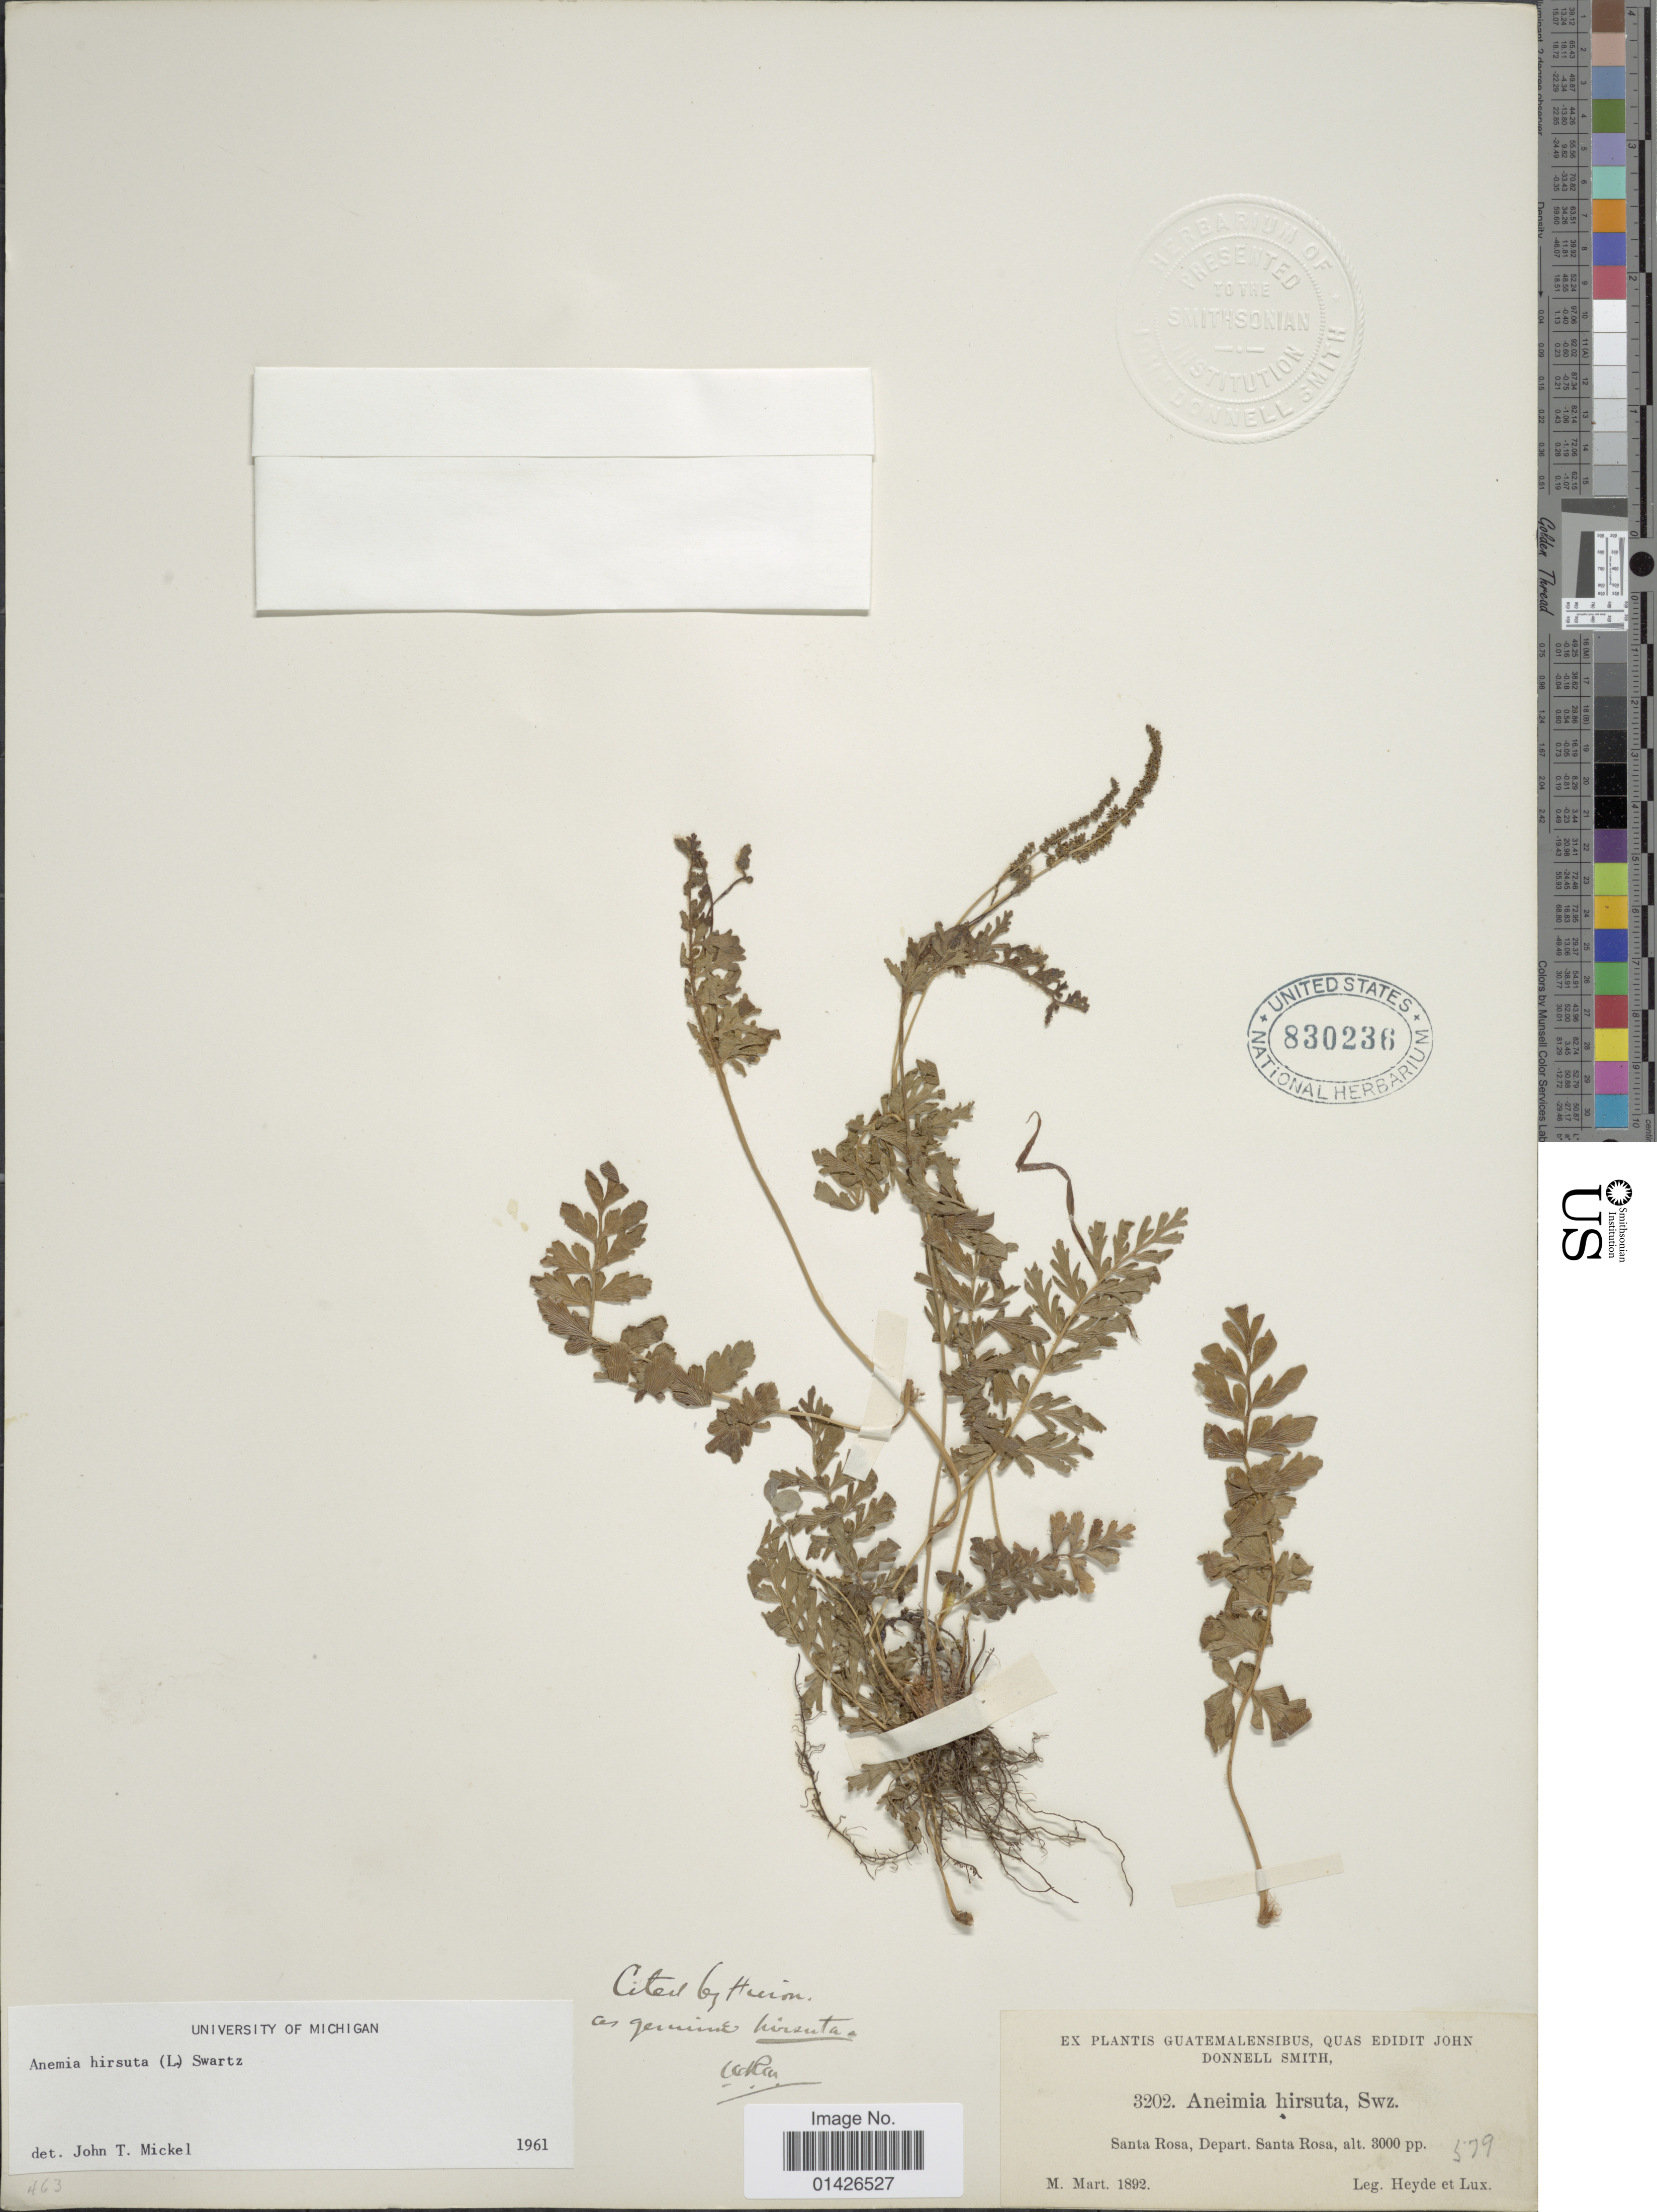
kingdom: Plantae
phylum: Tracheophyta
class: Polypodiopsida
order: Schizaeales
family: Anemiaceae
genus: Anemia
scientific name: Anemia hirsuta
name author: (L.) Sw.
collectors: Heyde & Lux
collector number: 3202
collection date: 1892-03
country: Guatemala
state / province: Santa Rosa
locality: Depart Santa Rosa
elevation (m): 914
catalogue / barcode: US 830236